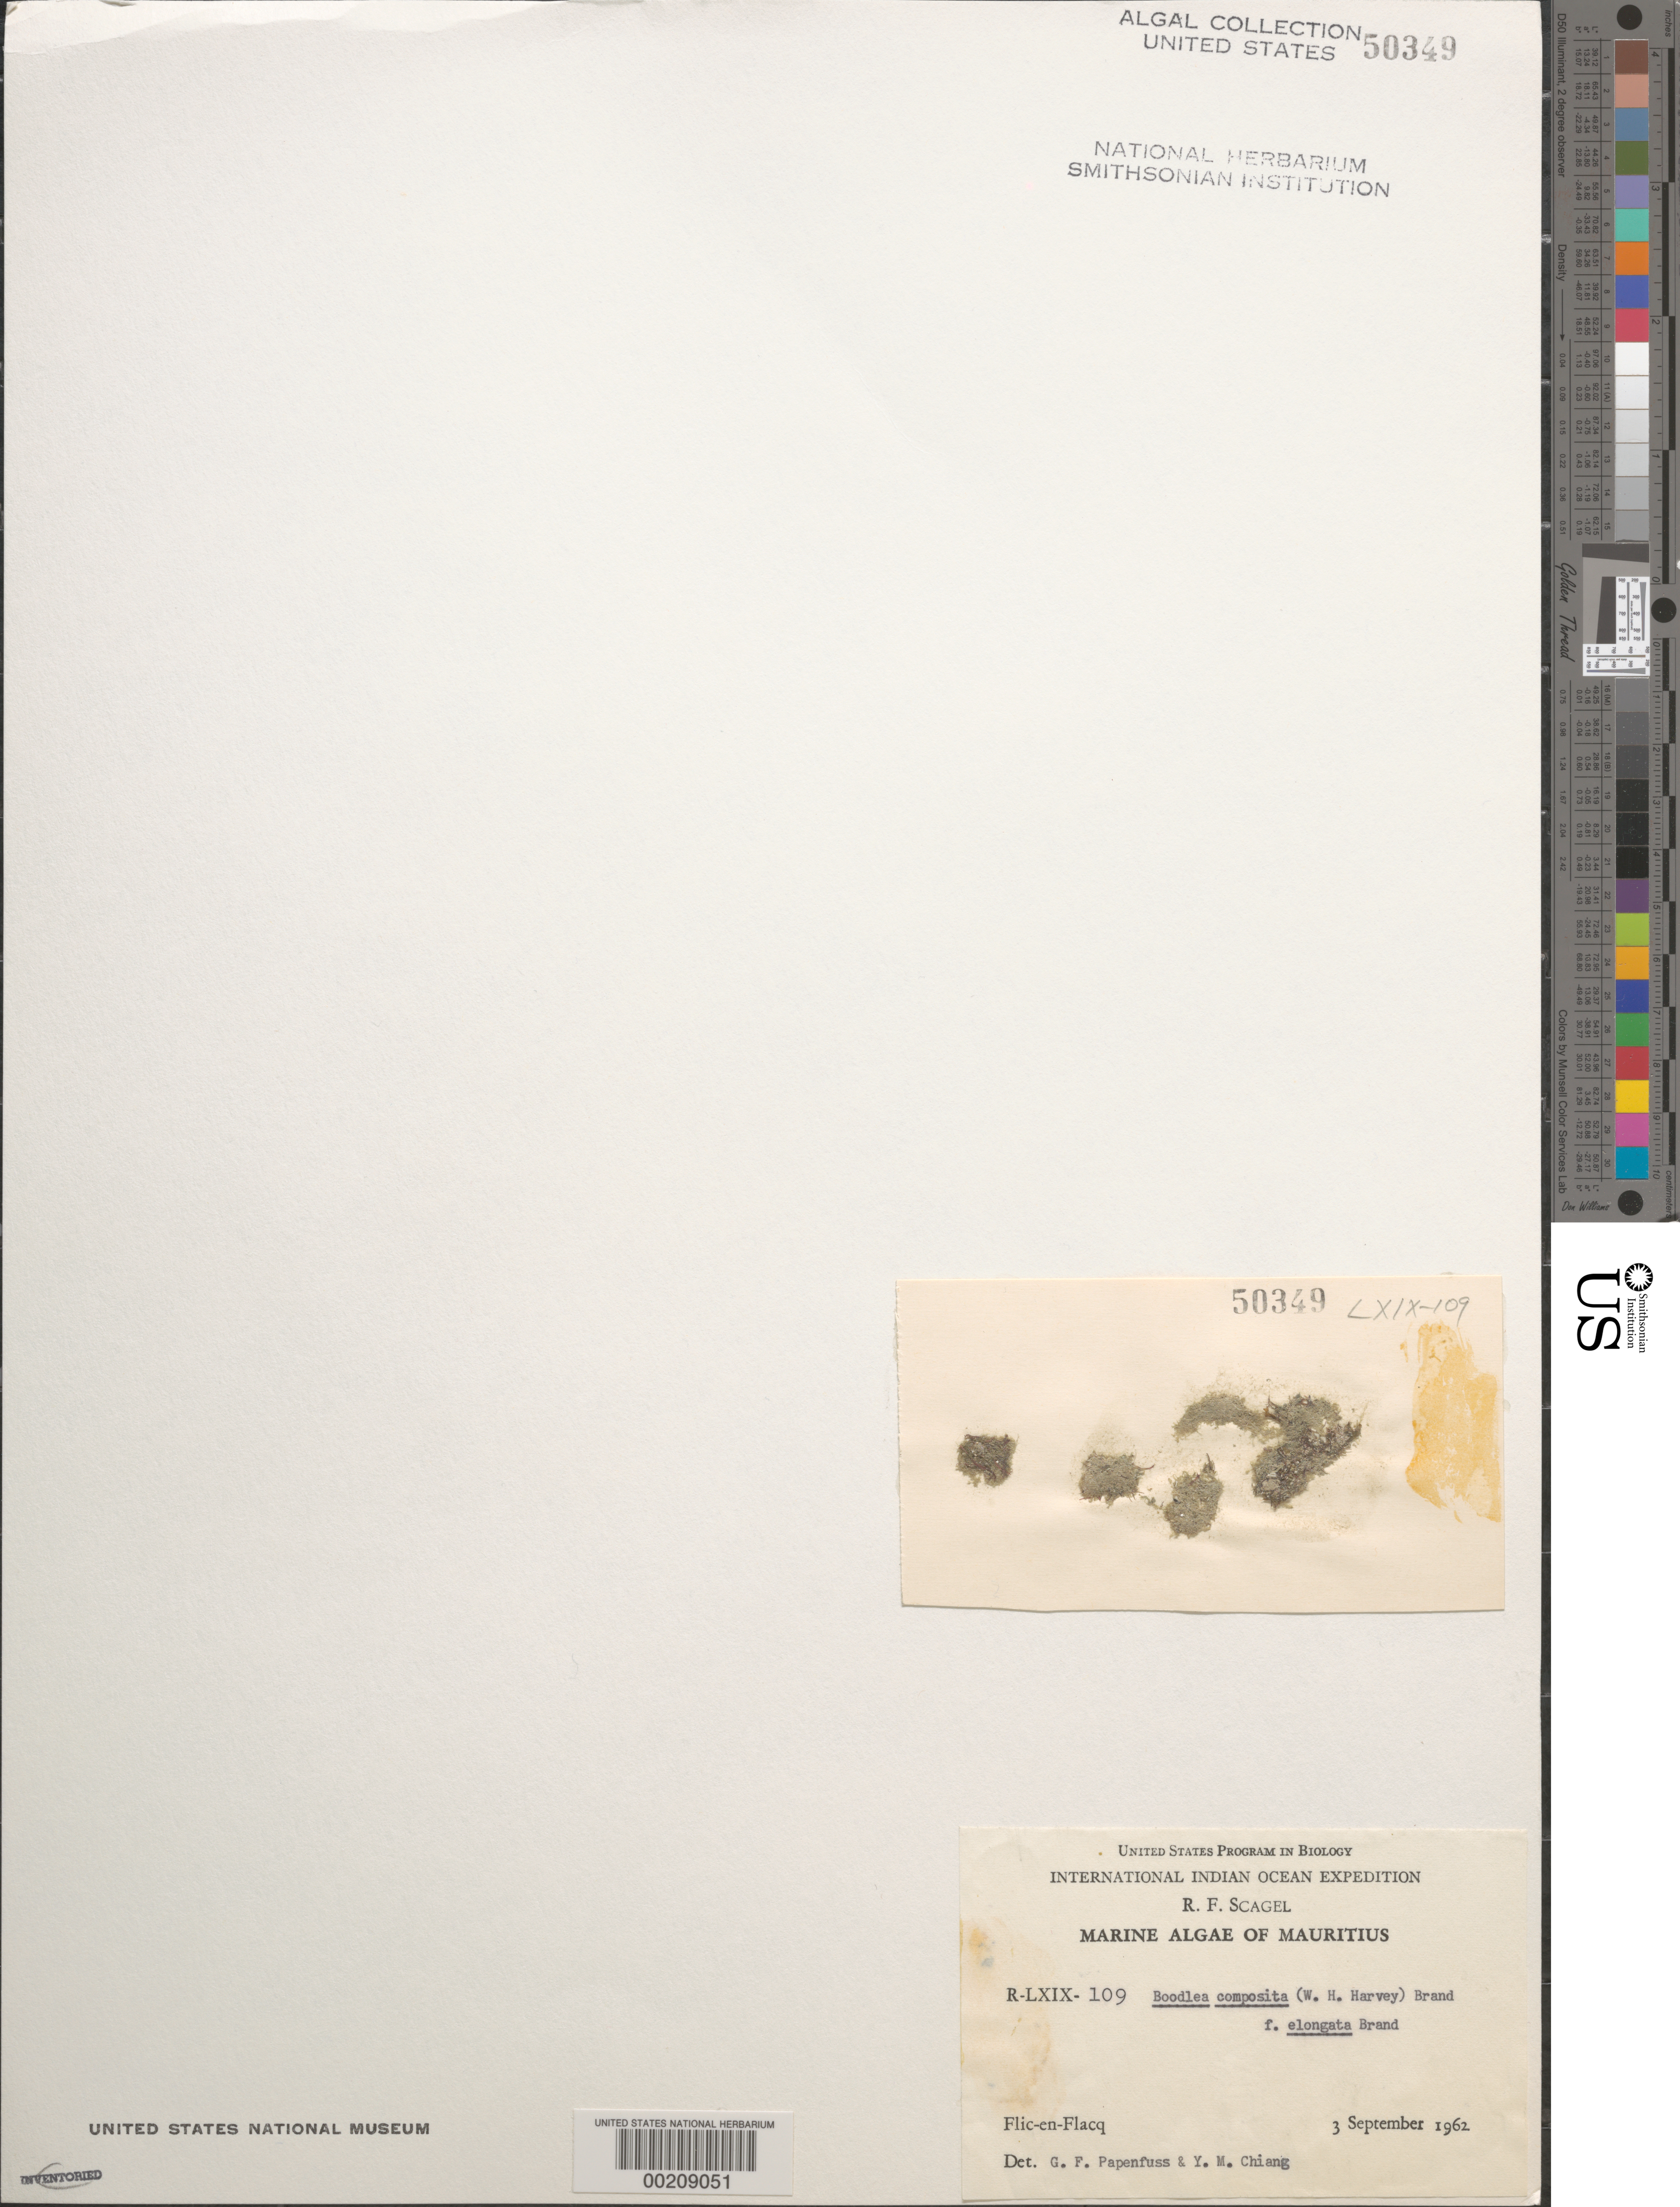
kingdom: Plantae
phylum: Chlorophyta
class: Ulvophyceae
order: Siphonocladales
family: Boodleaceae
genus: Boodlea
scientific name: Boodlea composita f. elongata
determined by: Papenfuss, G. F.; Chiang, Y. M.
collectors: R. F. Scagel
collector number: R-LXIX-109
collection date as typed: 03 Sep 1962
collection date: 1962-09-03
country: Mauritius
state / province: Black River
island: Mauritius Island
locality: Flic-en-Flacq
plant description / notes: International Indian Ocean Expedition, 1962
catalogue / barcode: US 50349